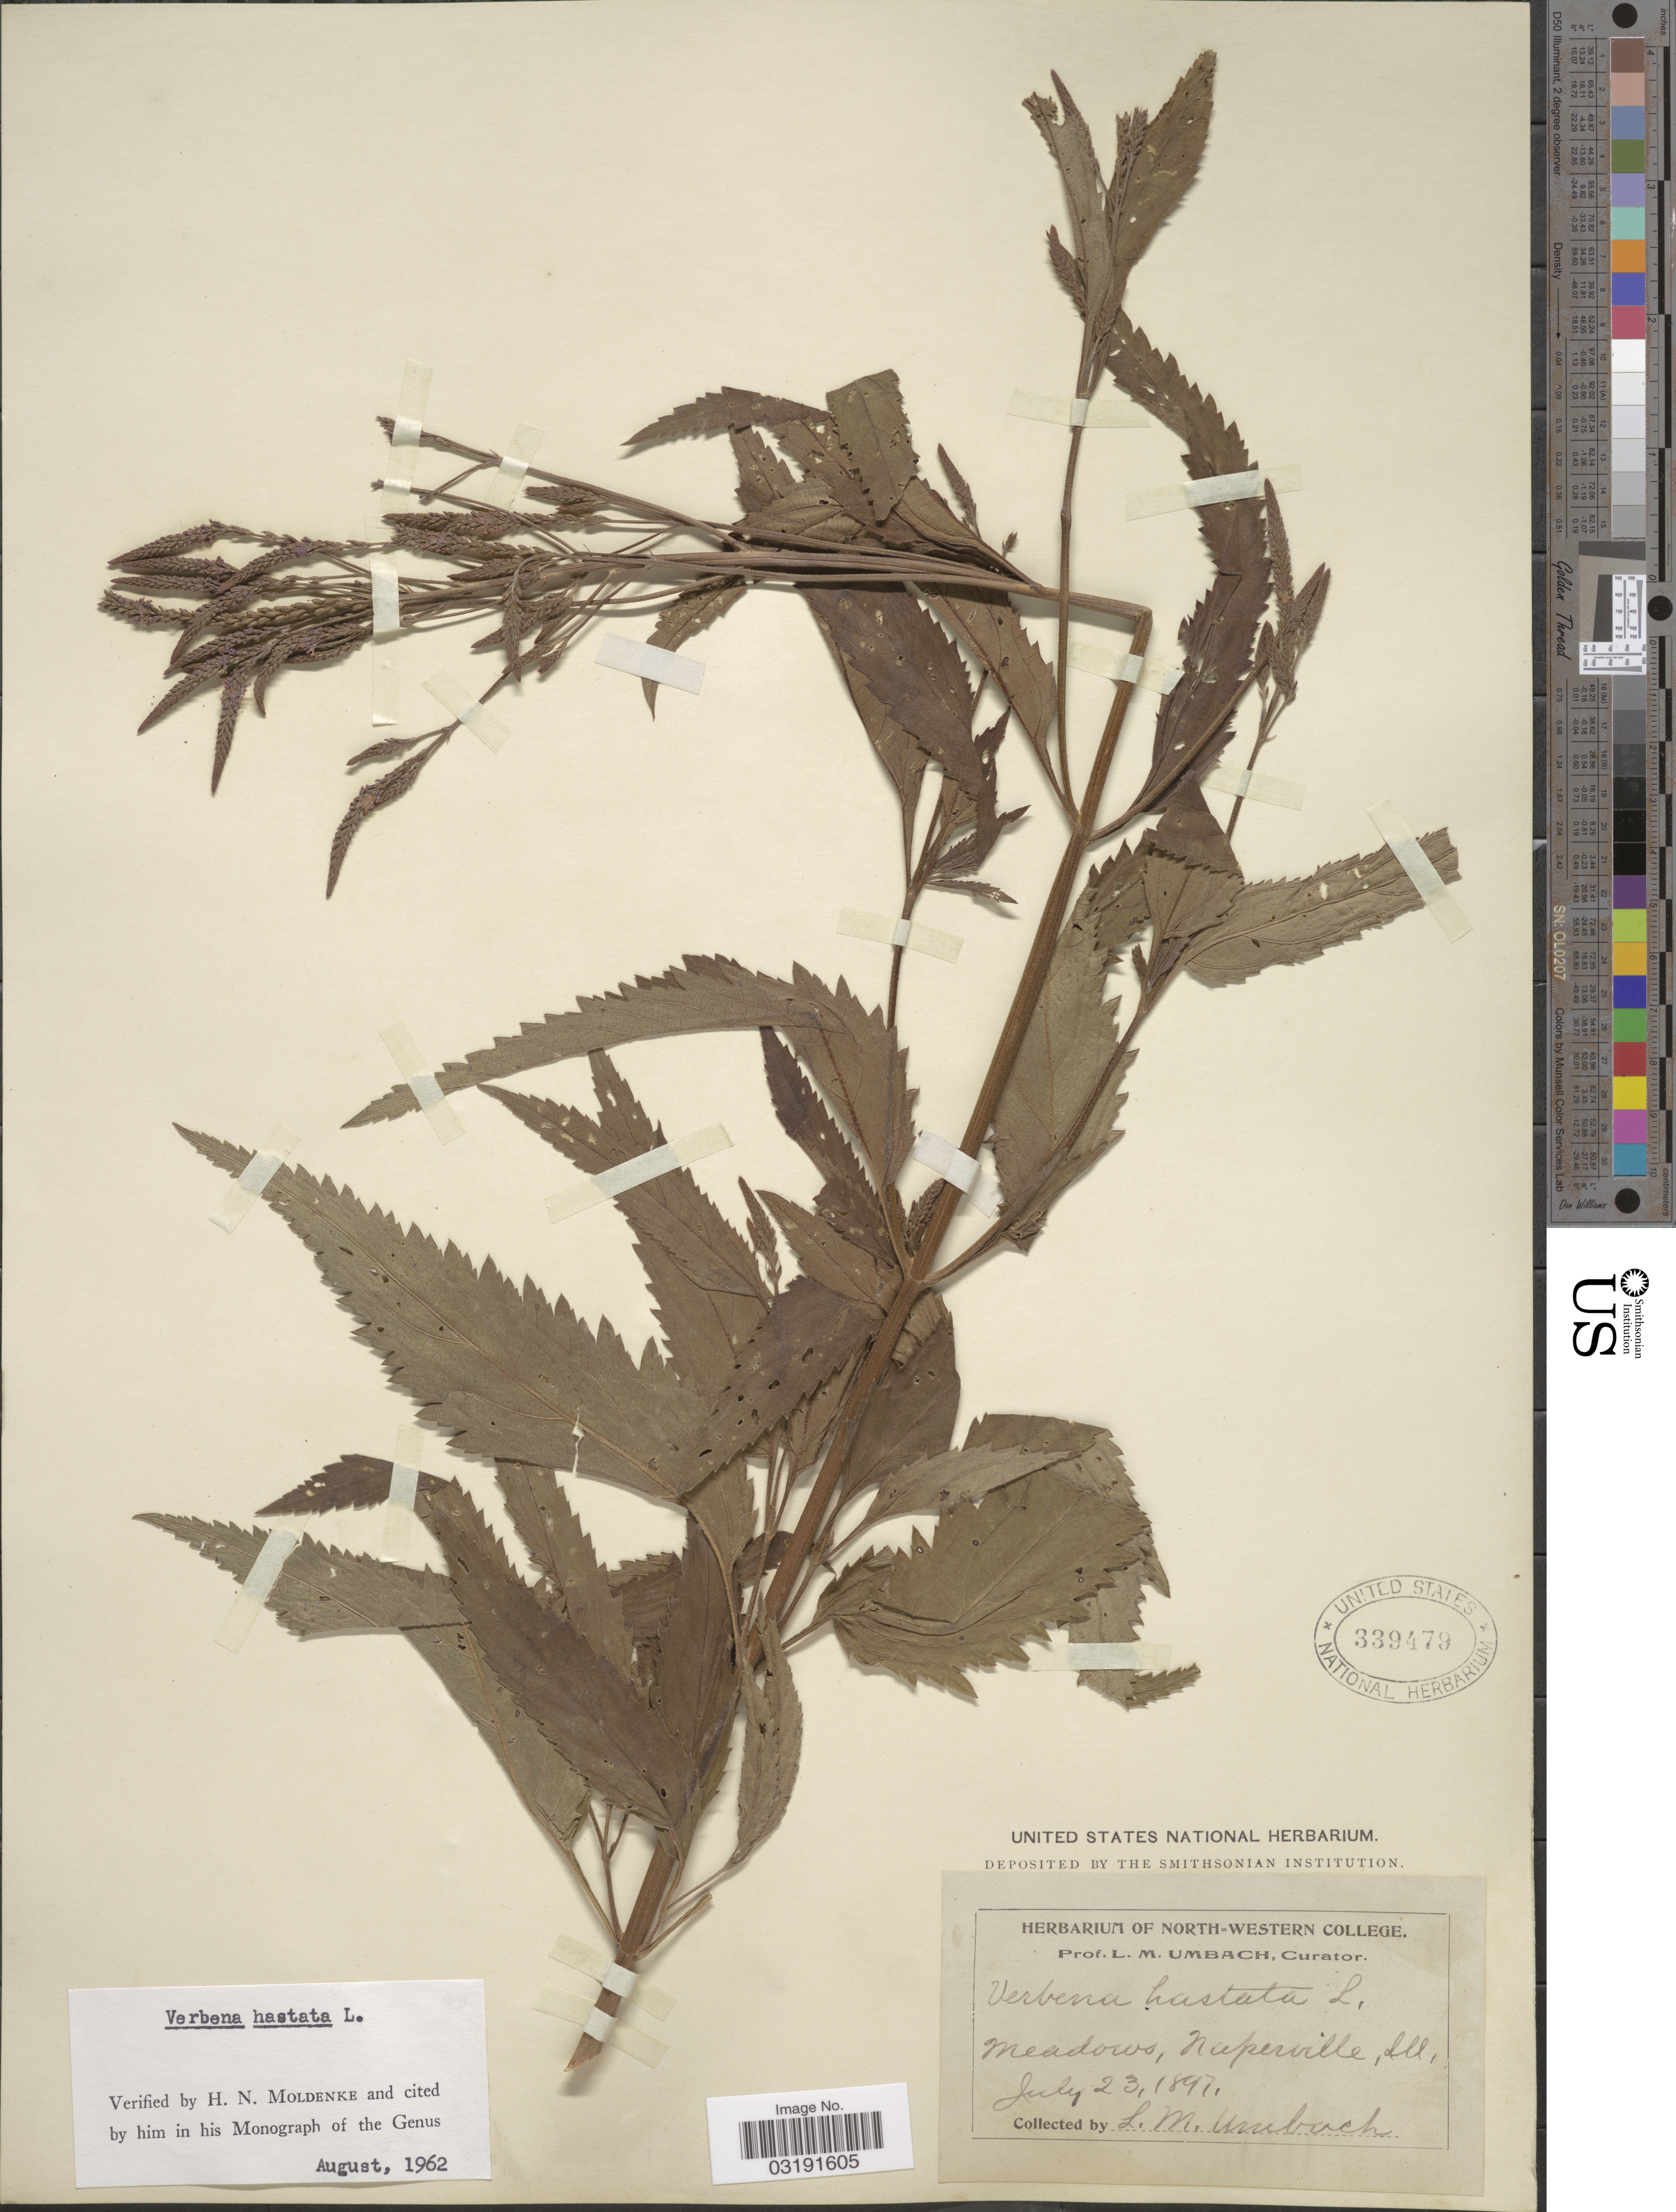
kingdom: Plantae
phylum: Tracheophyta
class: Magnoliopsida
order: Lamiales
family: Verbenaceae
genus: Verbena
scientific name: Verbena hastata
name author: L.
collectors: L. M. Umbach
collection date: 1897-07-23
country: United States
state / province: Illinois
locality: Naperville.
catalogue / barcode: US 339479